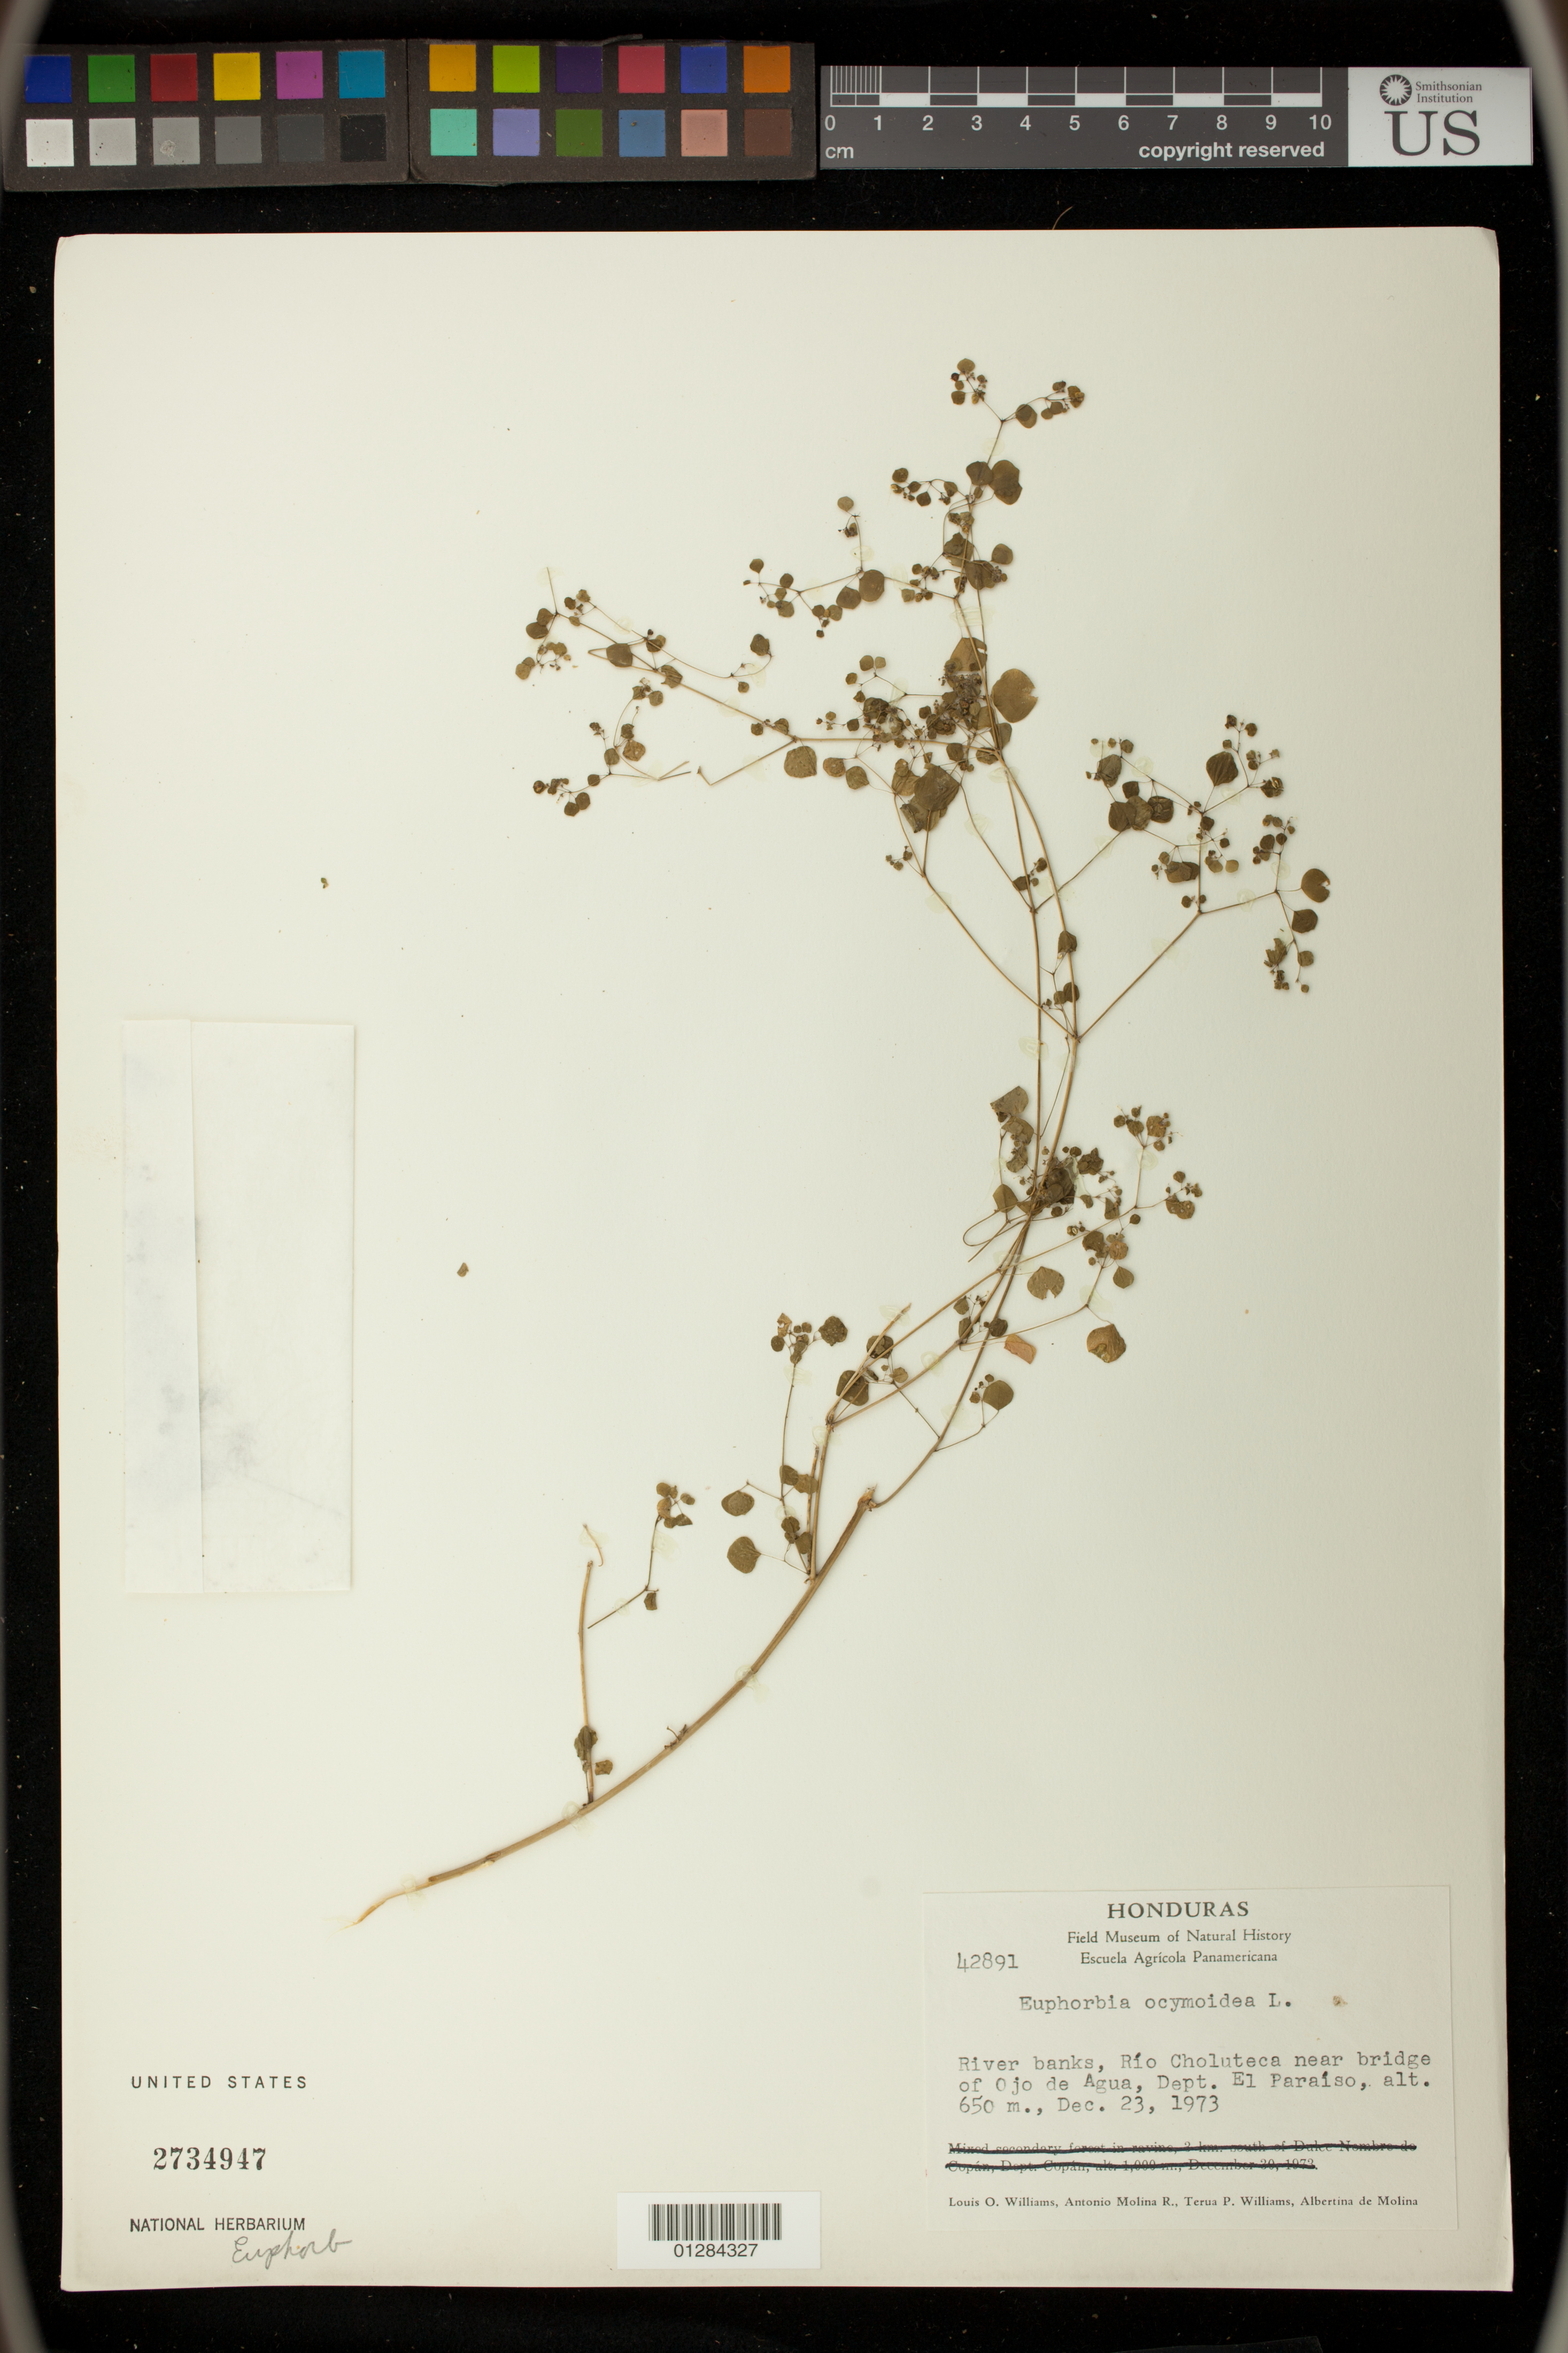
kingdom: Plantae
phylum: Tracheophyta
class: Magnoliopsida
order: Malpighiales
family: Euphorbiaceae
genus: Euphorbia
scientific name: Euphorbia ocymoidea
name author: L.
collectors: L. O. Williams, A. Molina R., T. P. Williams & A. R. Molina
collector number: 42891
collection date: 1973-12-23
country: Honduras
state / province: El Paraíso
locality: River banks, Rio Choluteca near bridge of Ojo de Agua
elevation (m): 650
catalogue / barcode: US 2734947